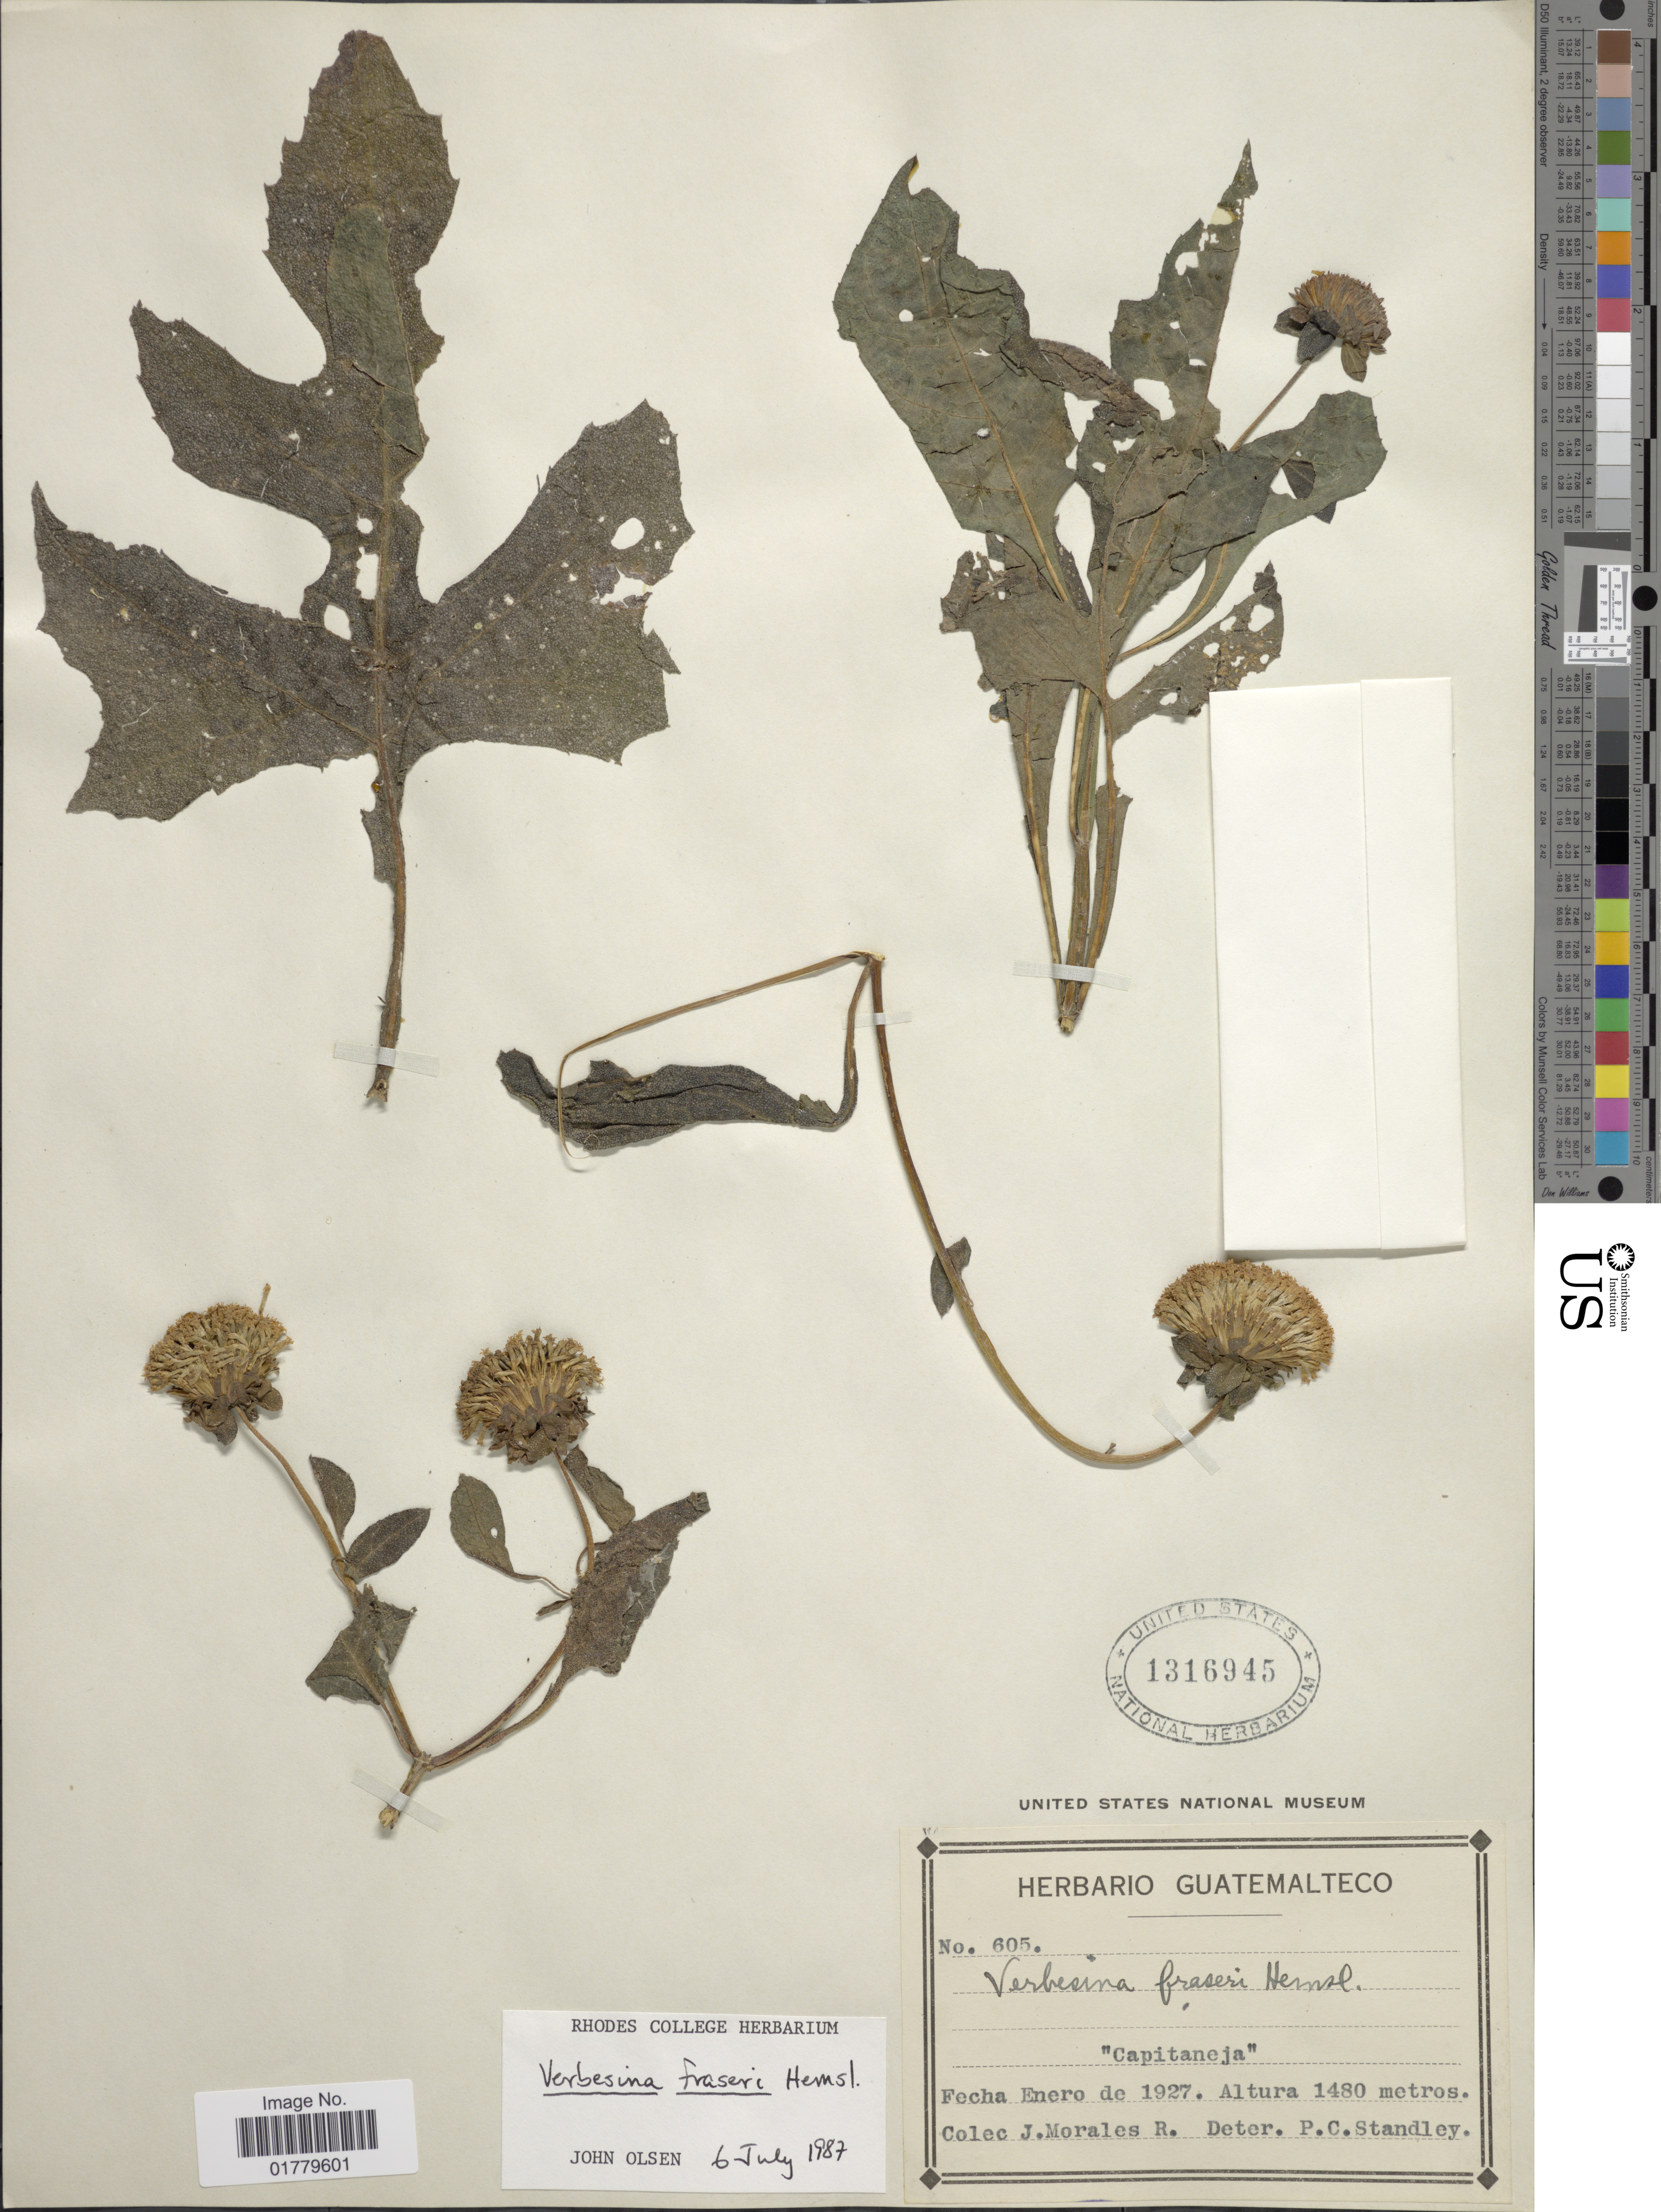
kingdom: Plantae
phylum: Tracheophyta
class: Magnoliopsida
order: Asterales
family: Asteraceae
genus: Verbesina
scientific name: Verbesina fraseri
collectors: J. Morales R.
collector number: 605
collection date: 1927-01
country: Guatemala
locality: Capitaneja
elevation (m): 1480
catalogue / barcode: US 1316945